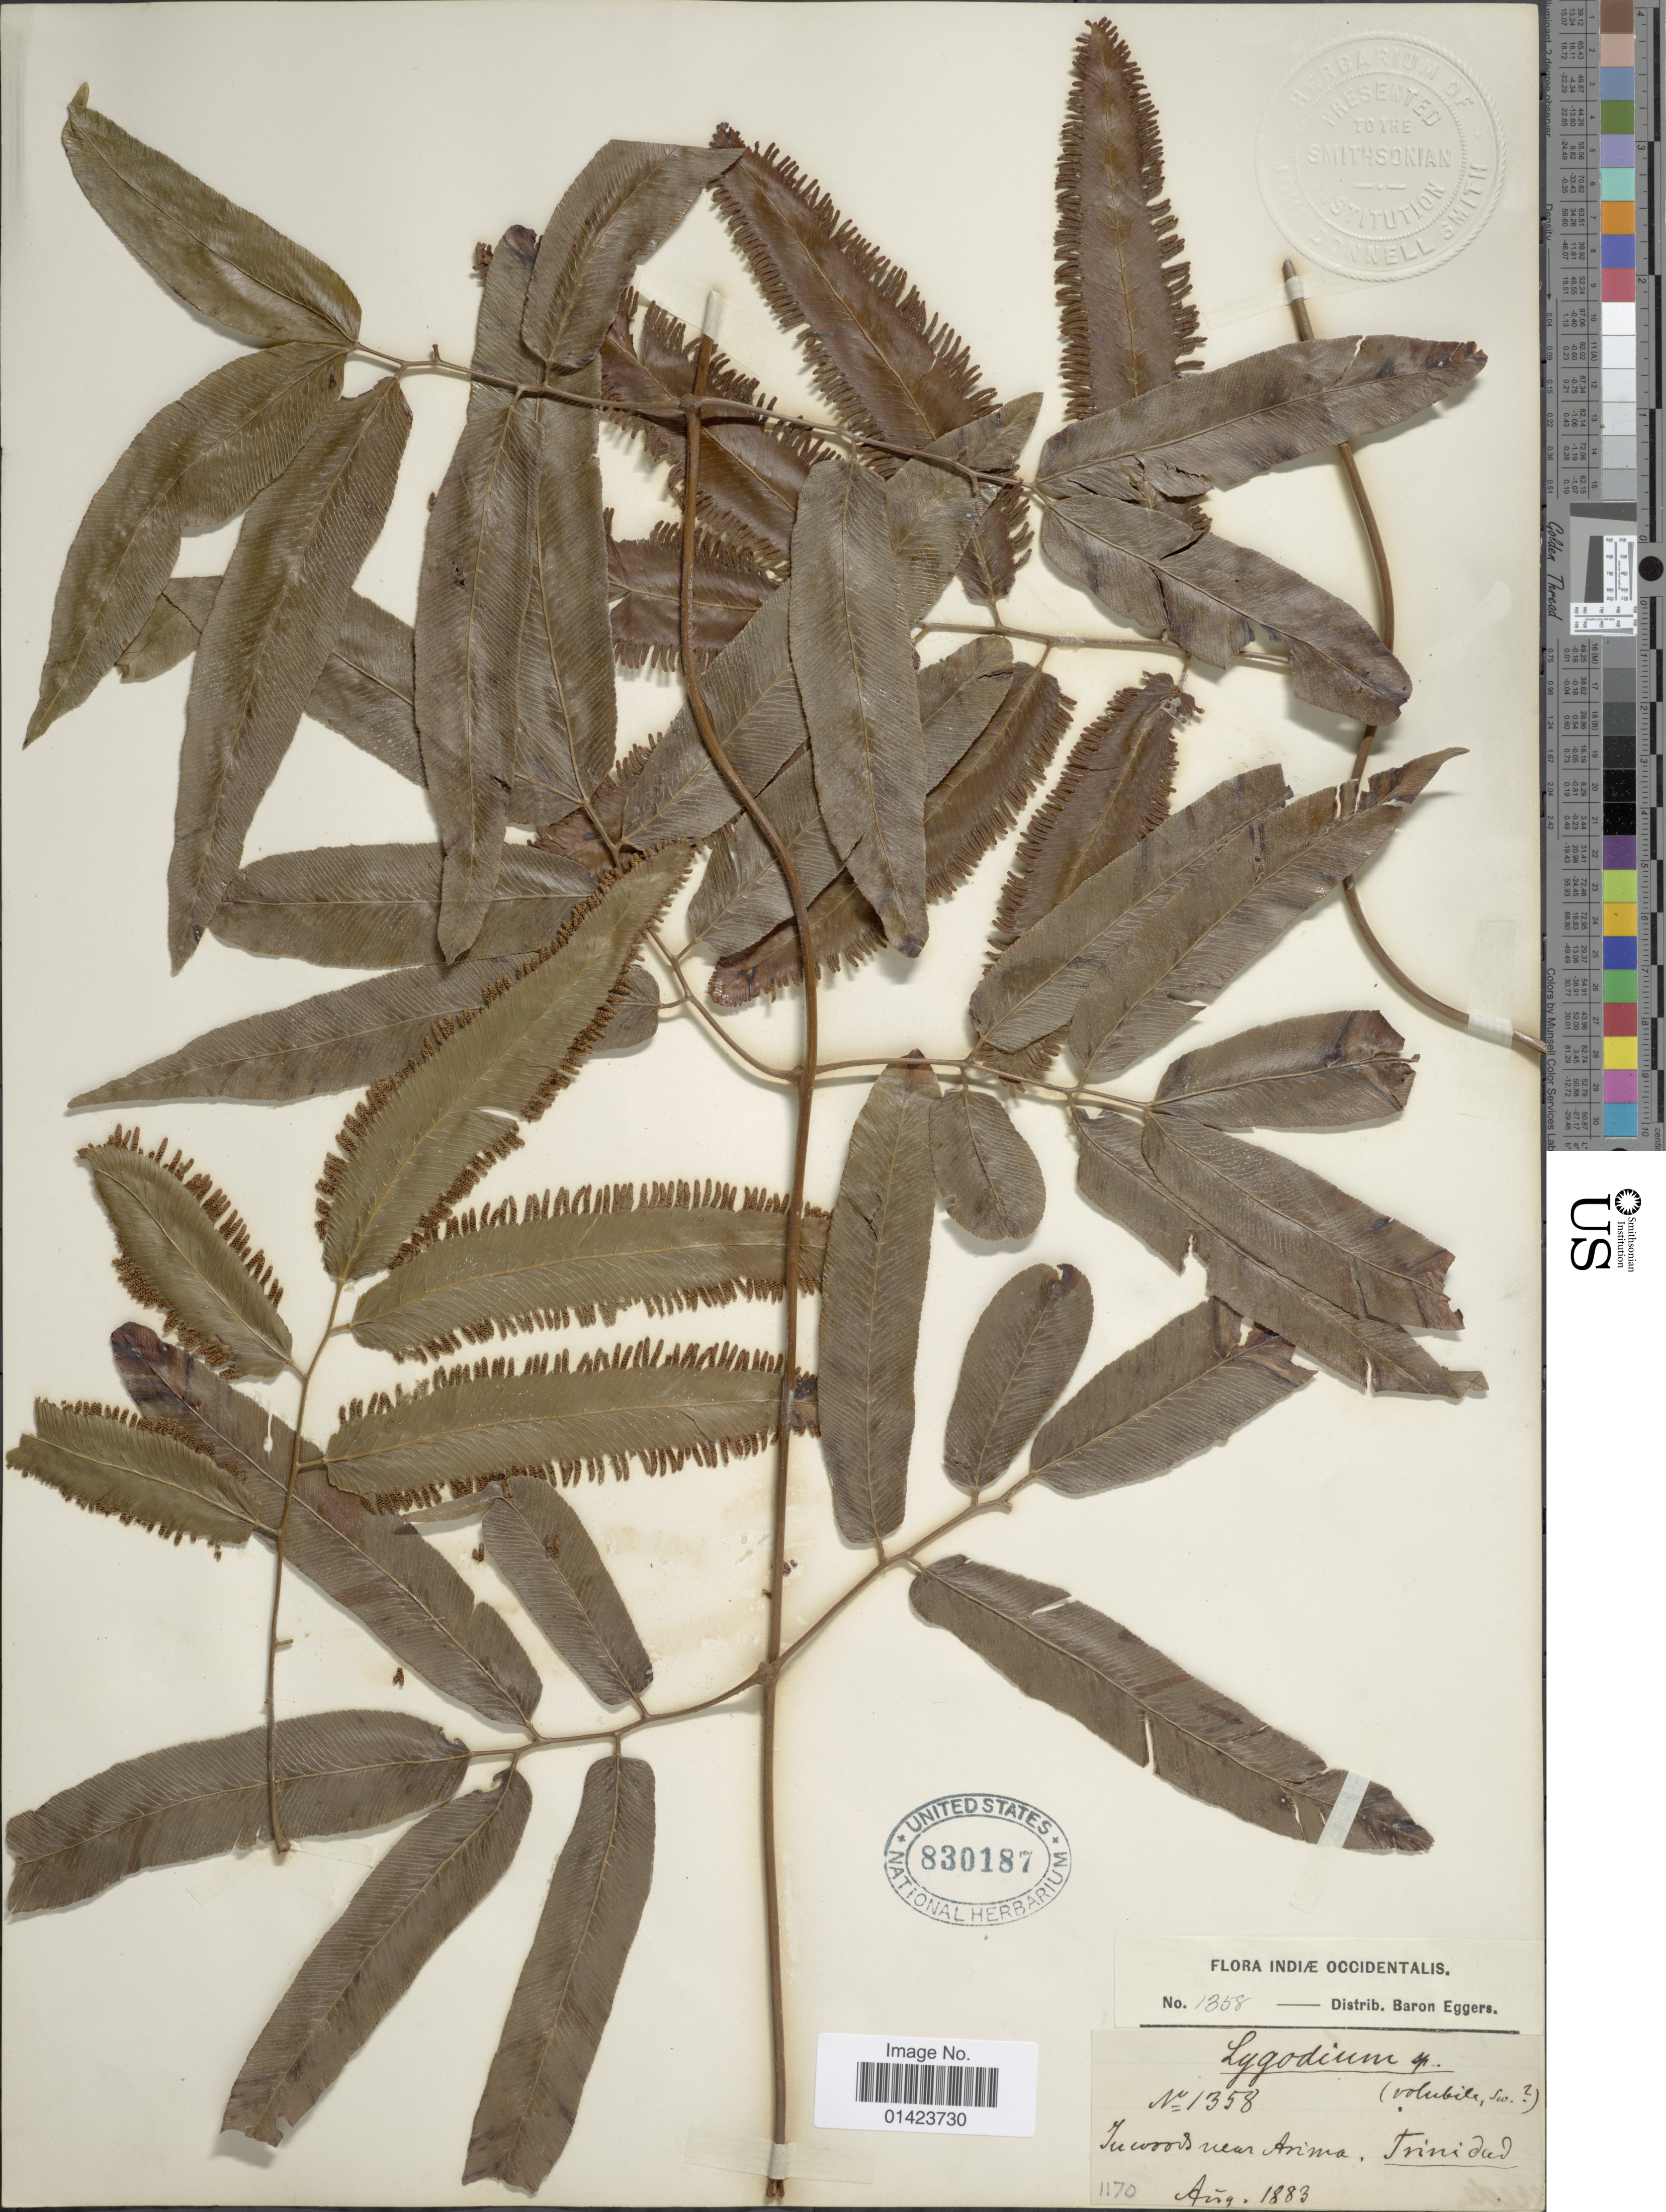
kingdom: Plantae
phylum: Tracheophyta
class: Polypodiopsida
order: Schizaeales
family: Lygodiaceae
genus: Lygodium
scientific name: Lygodium volubile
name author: Sw.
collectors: H. F. A. von Eggers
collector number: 1358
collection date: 1883-08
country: Trinidad and Tobago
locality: Flora Indiae occidentalis, in woods near arima, Trinidad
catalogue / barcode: US 830187